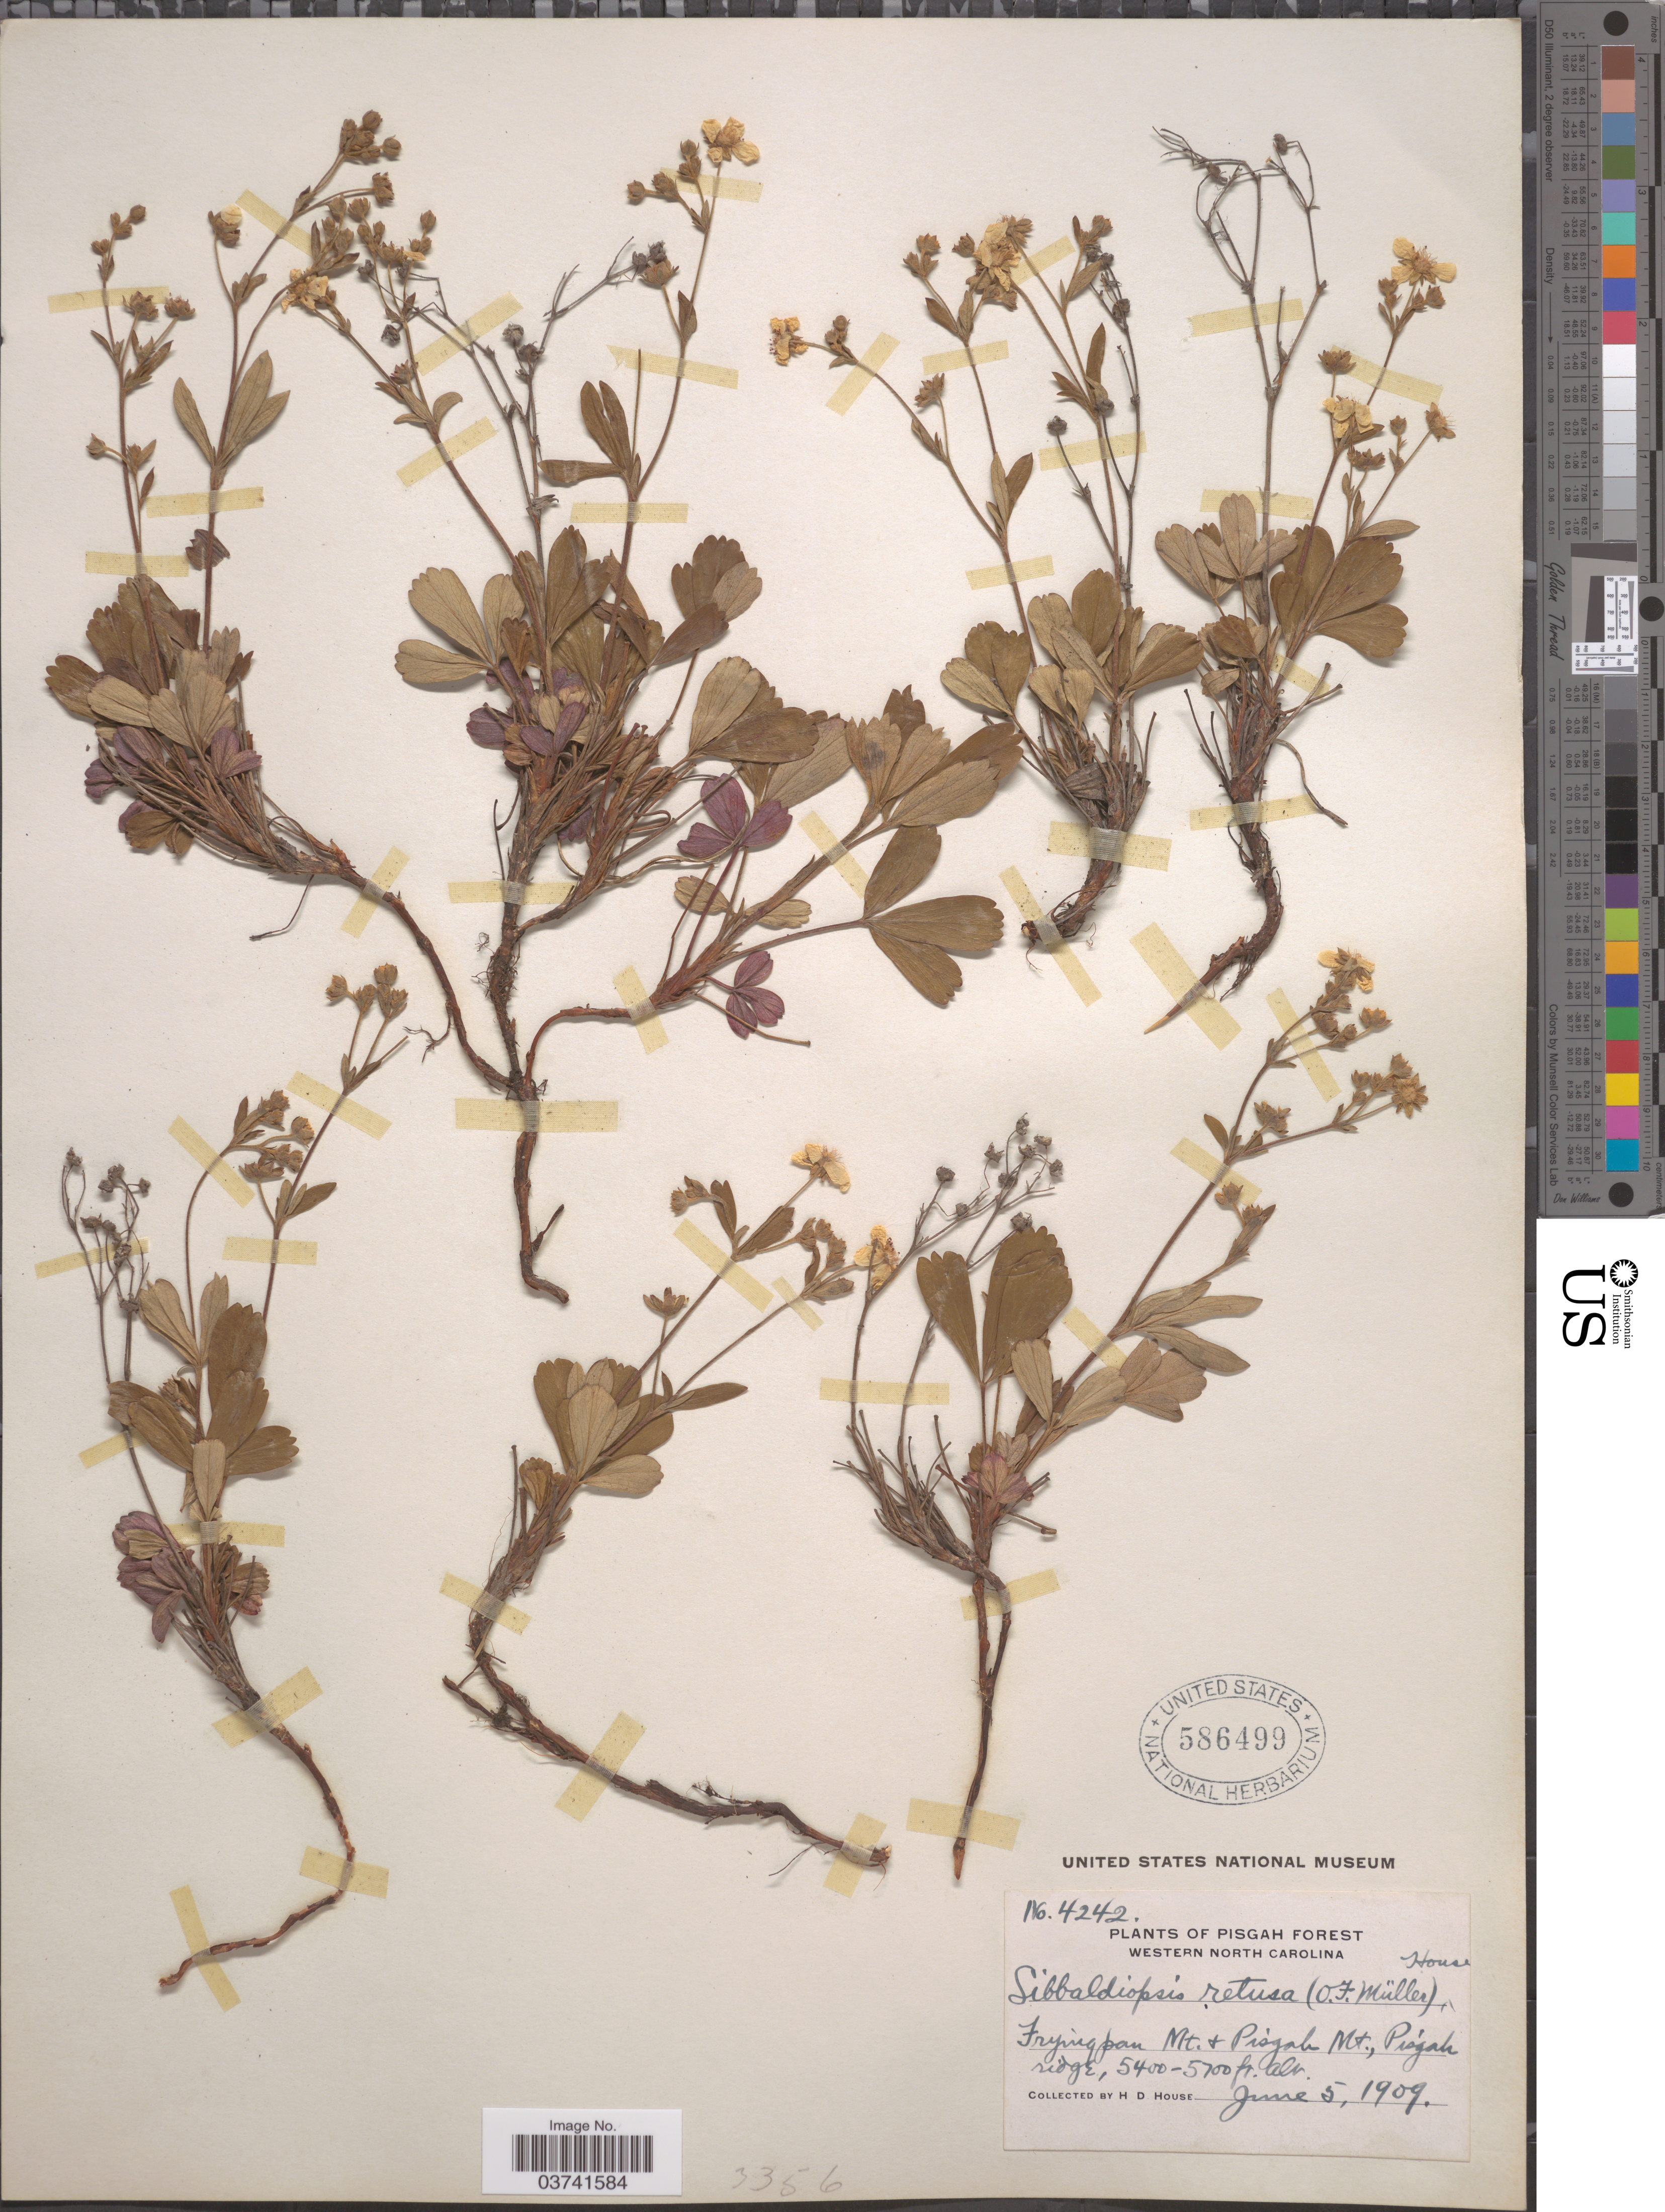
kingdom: Plantae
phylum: Tracheophyta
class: Magnoliopsida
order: Rosales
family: Rosaceae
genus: Potentilla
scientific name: Potentilla tridentata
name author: Aiton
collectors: H. D. House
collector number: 4242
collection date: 1909-06-05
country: United States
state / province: North Carolina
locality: Pisgah Forest. Western North Carolina. Frying Pan Mt. + Pisgah Mt., Pisgah ridge.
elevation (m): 1646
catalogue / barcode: US 586499